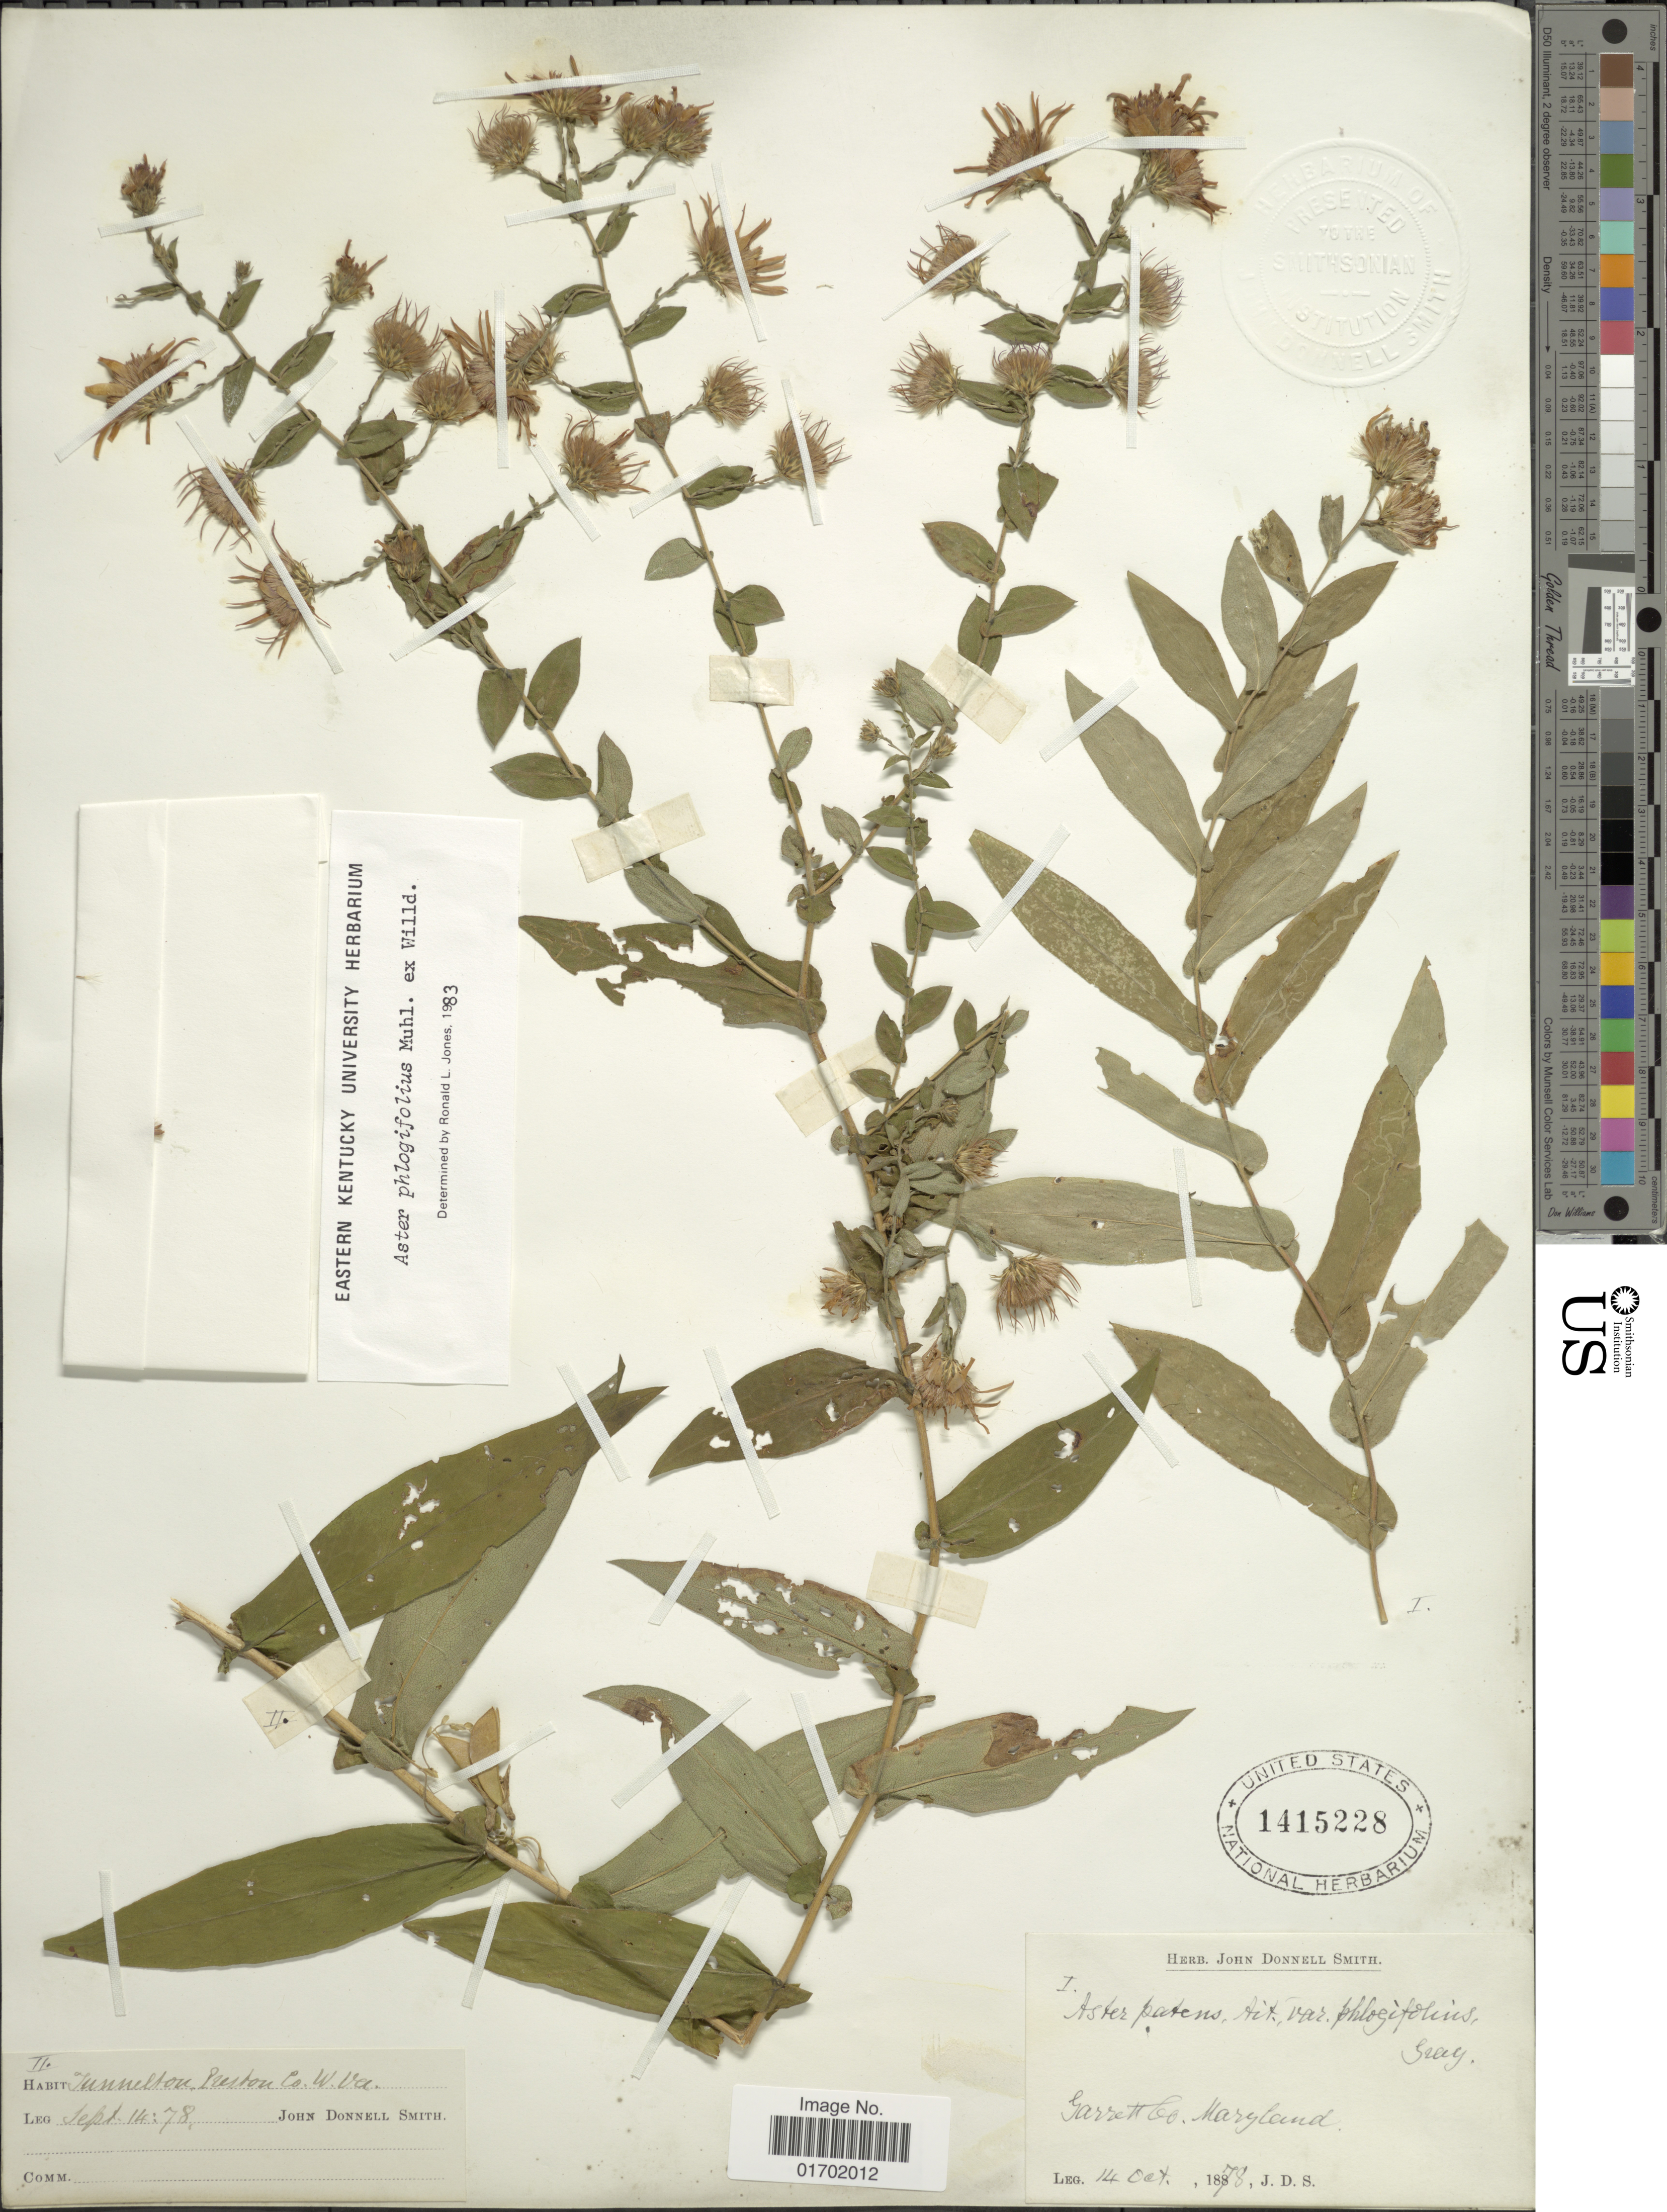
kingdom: Plantae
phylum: Tracheophyta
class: Magnoliopsida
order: Asterales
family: Asteraceae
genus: Symphyotrichum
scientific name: Symphyotrichum phlogifolium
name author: (Muhl. ex Willd.) G.L. Nesom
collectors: J. Donnell Smith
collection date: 1878-10-14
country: United States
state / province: Maryland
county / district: Garrett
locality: Tunnelton, preston Co., W. Va., Garrett Co.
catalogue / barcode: US 1415228